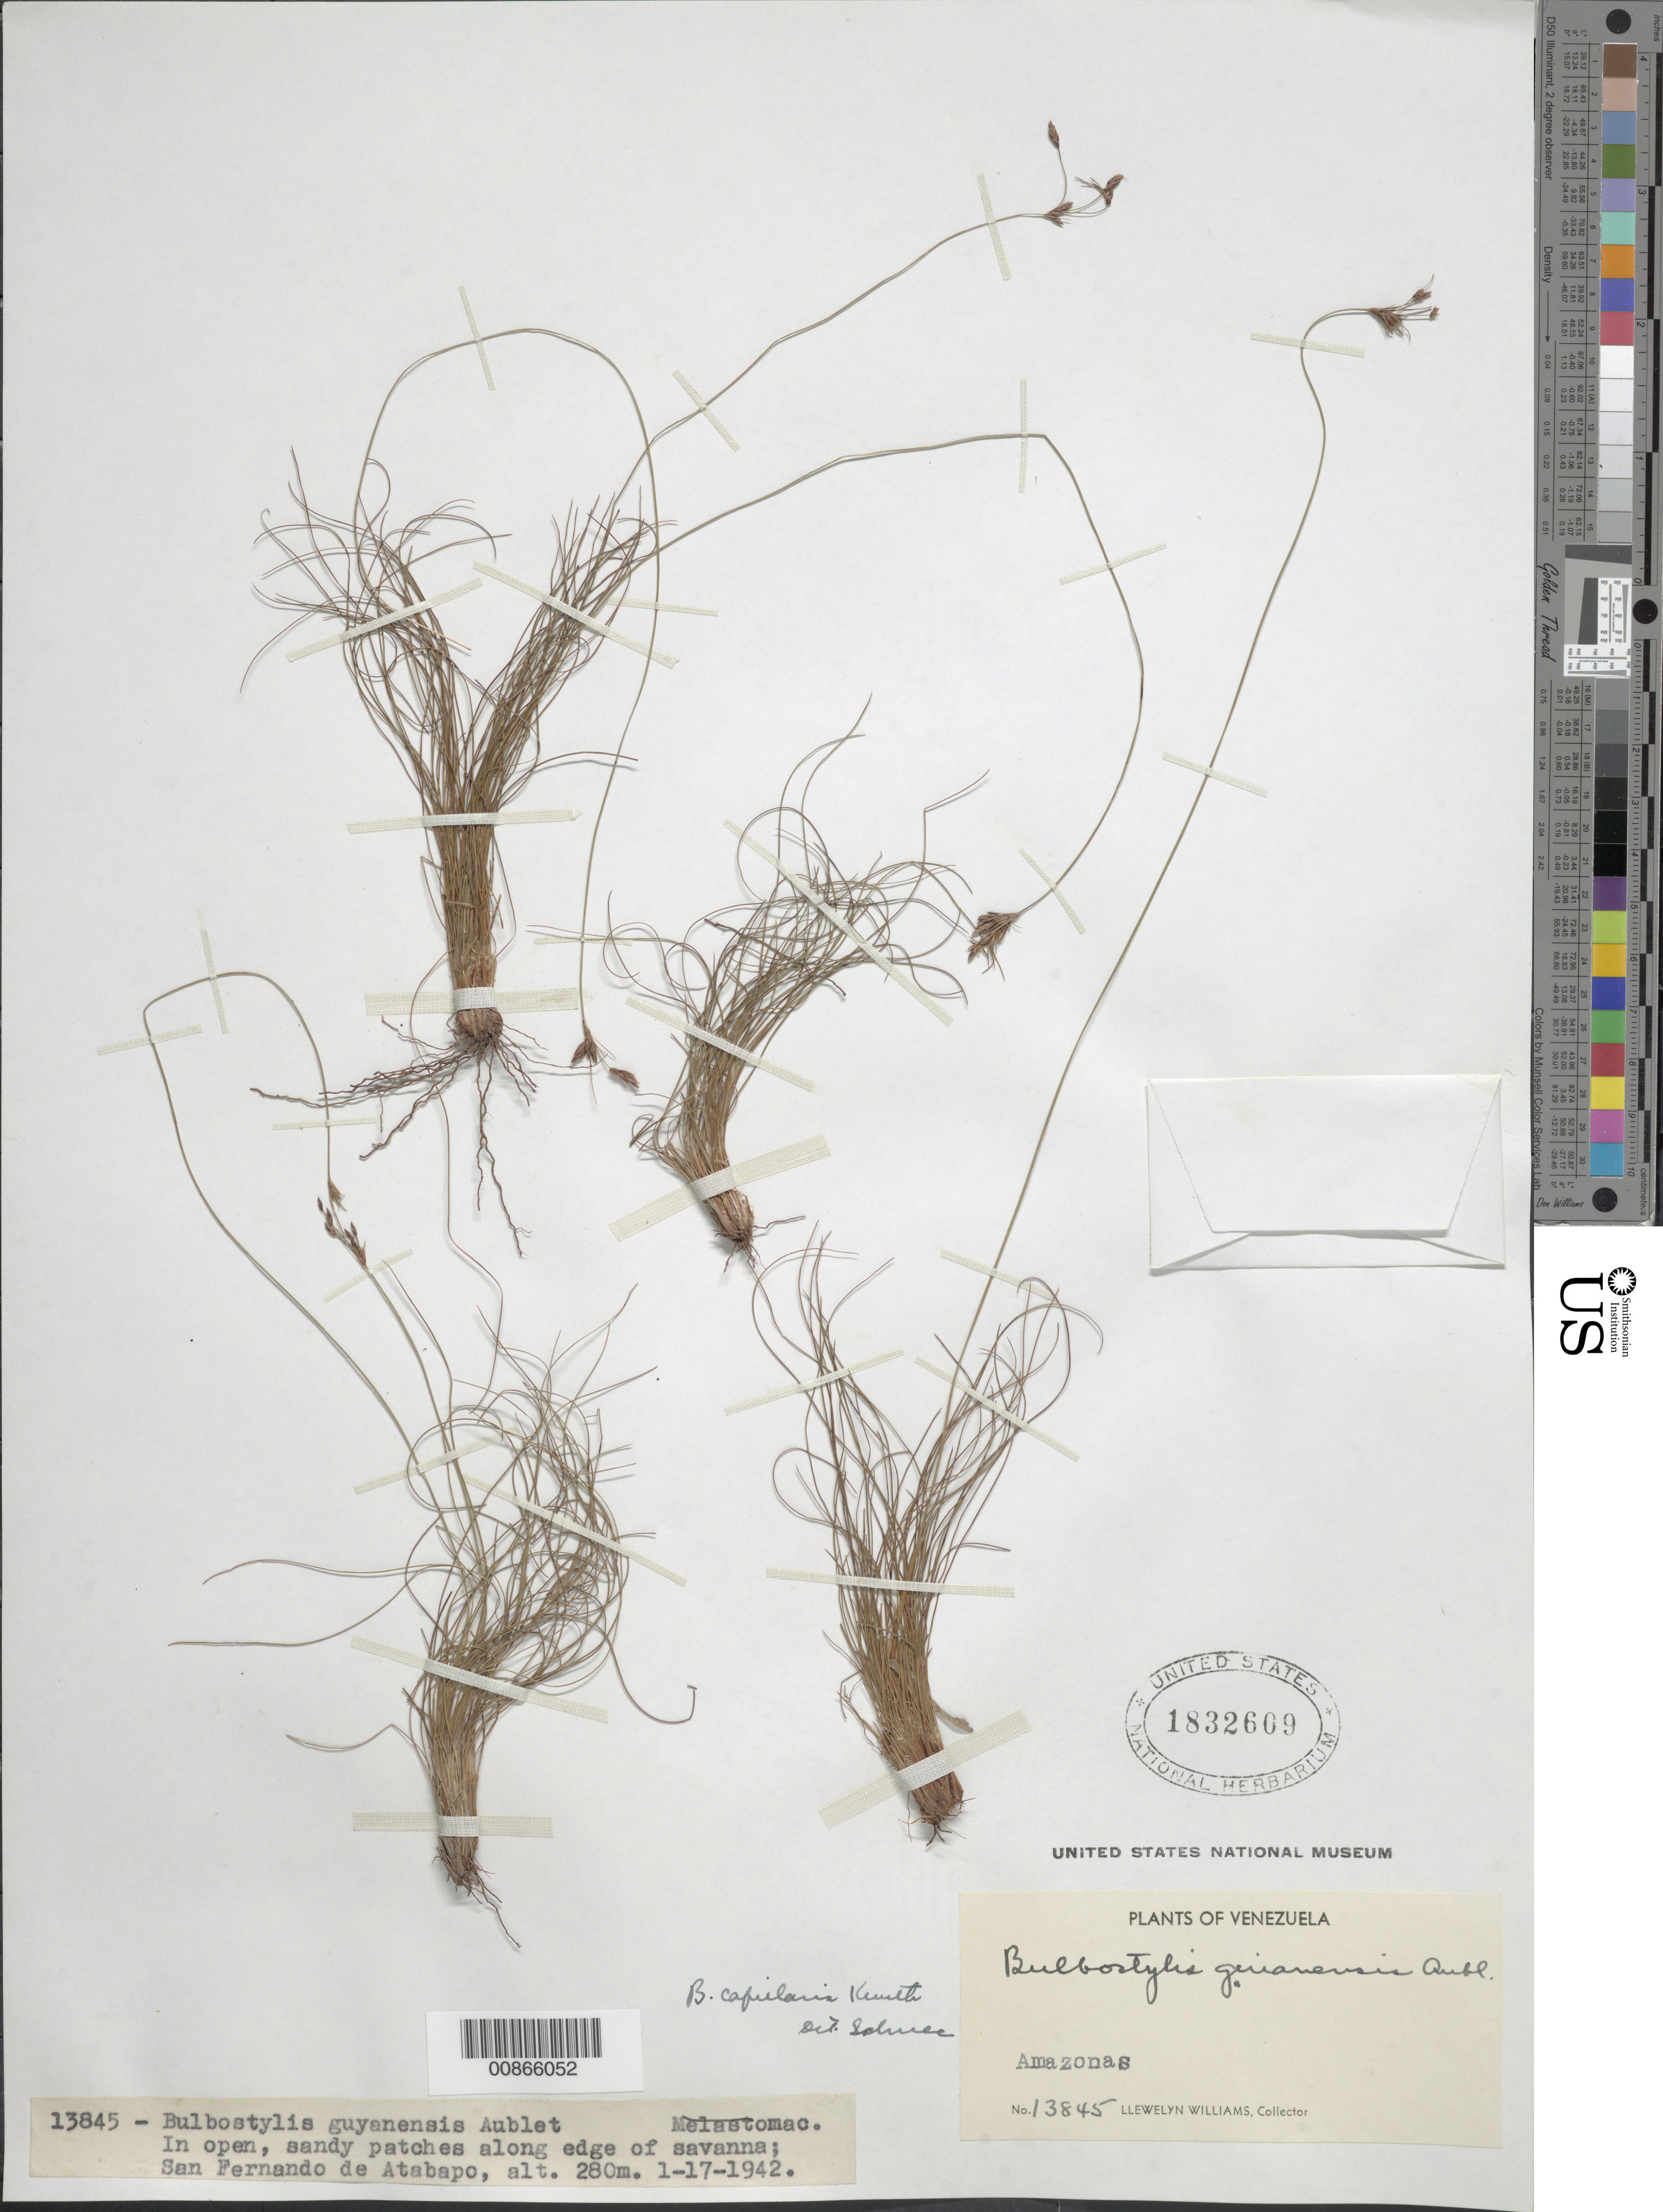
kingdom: Plantae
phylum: Tracheophyta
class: Liliopsida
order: Poales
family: Cyperaceae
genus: Bulbostylis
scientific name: Bulbostylis circinata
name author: (Kunth) C.B. Clarke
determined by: Maciel-Silva, J. F.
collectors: Ll. Williams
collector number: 13845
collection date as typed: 17-Jan-42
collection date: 1942-01-17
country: Venezuela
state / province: Amazonas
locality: San Fernando de Atabapo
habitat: Open, sandy patches along edge of savanna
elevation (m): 280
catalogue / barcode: US 1832609